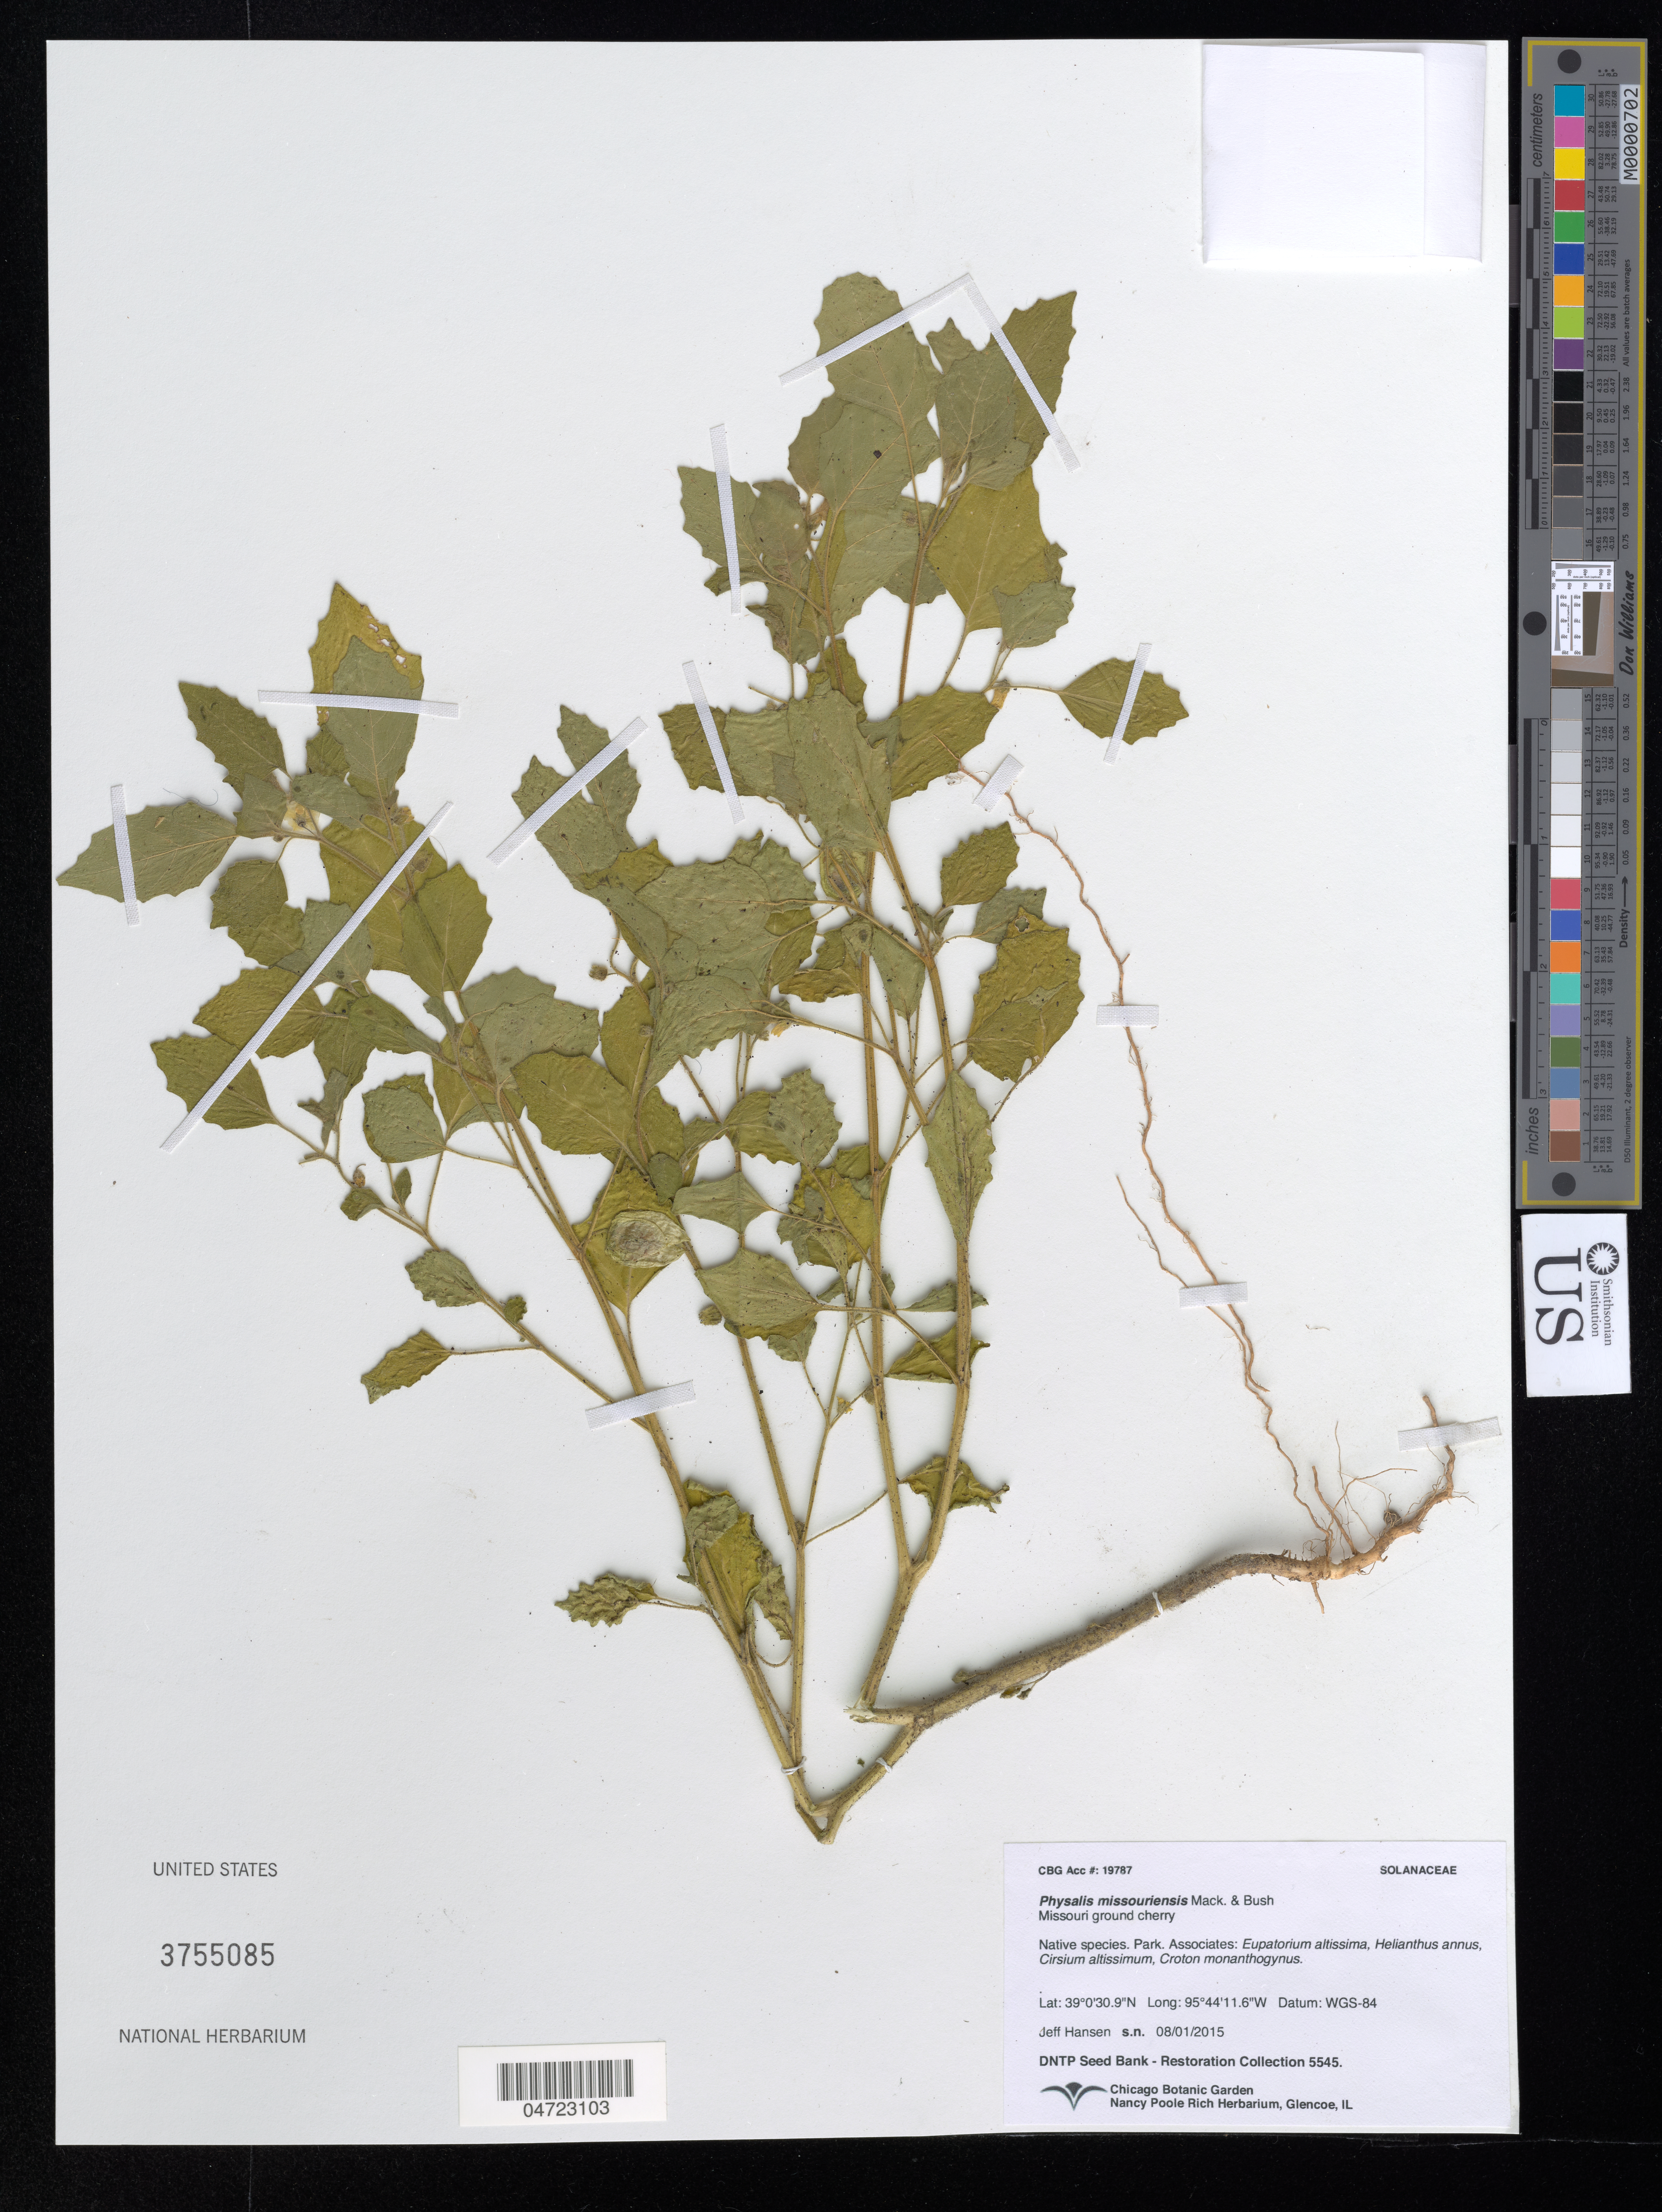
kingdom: Plantae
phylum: Tracheophyta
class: Magnoliopsida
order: Solanales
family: Solanaceae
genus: Physalis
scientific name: Physalis missouriensis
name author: Mack. & Bush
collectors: J. Hansen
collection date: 2015-08-01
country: United States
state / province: Kansas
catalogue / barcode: US 3755085